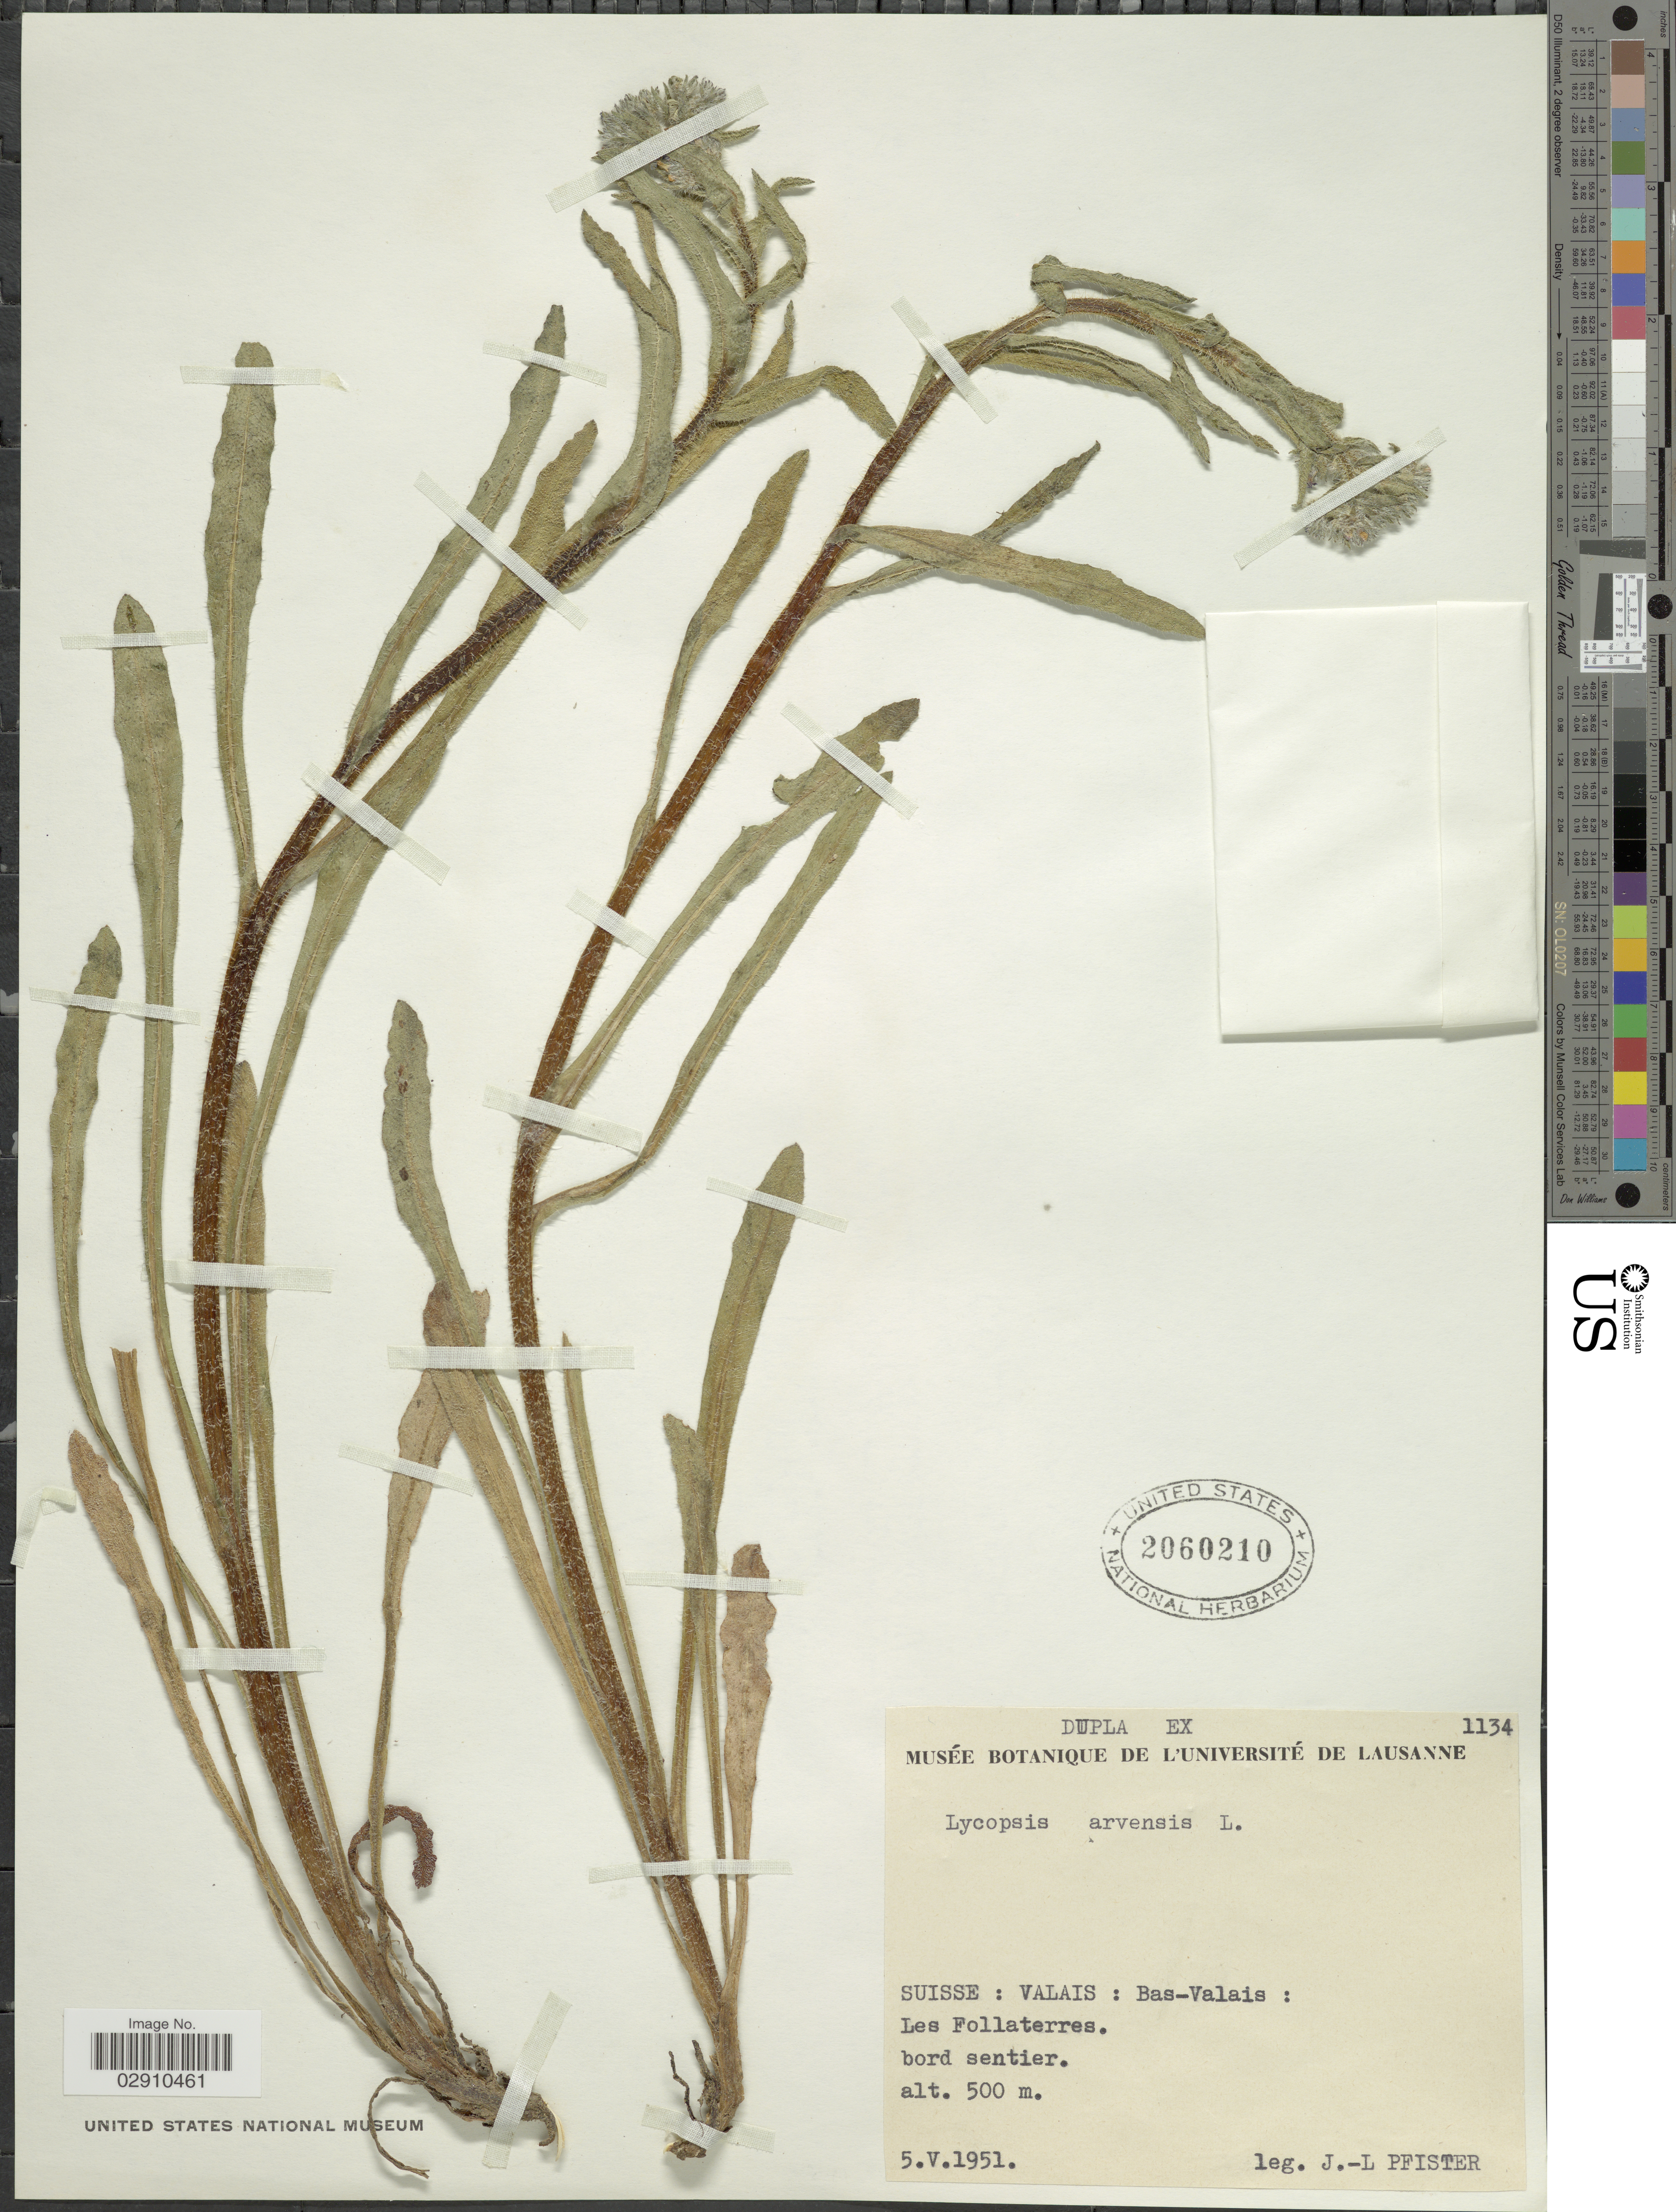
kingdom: Plantae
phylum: Tracheophyta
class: Magnoliopsida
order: Boraginales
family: Boraginaceae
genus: Lycopsis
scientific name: Lycopsis arvensis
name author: L.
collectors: J. Pfister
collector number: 1134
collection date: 1951-05-05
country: Switzerland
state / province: Valais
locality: Suisse: Valais: Bas-Valais: Les Follaterras.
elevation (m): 500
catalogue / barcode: US 2060210